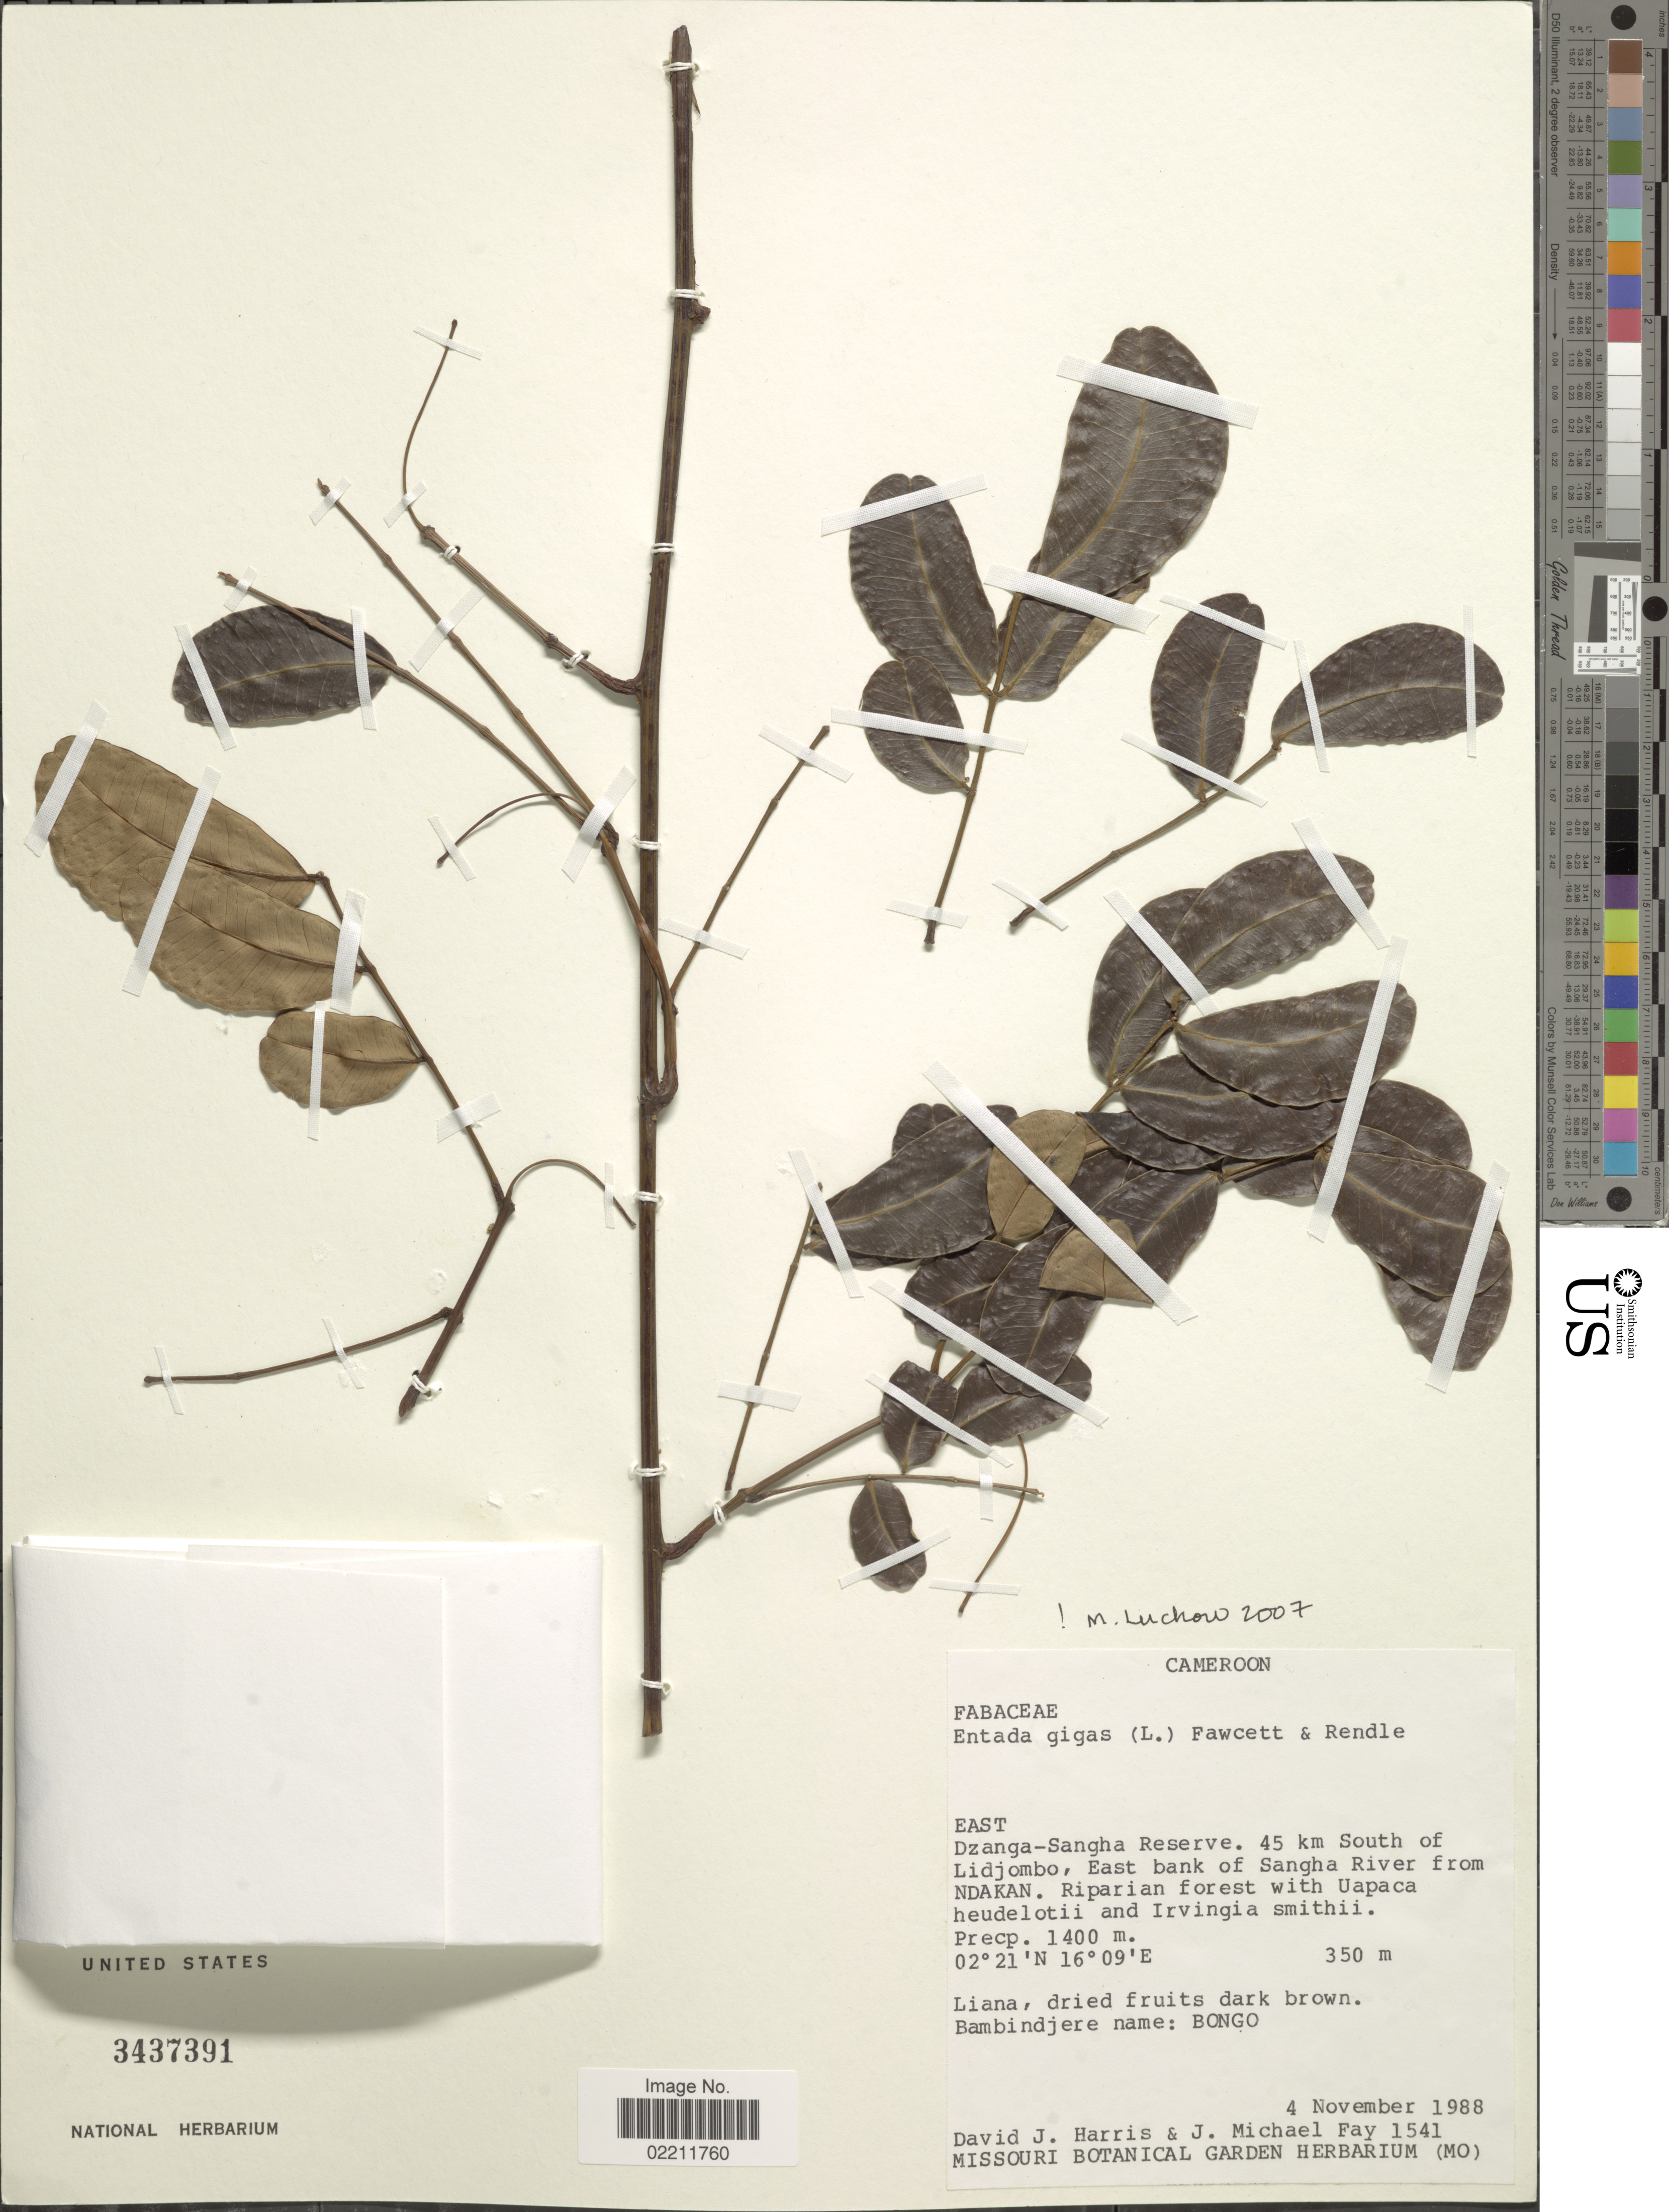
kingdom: Plantae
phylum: Tracheophyta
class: Magnoliopsida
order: Fabales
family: Fabaceae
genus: Entada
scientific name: Entada gigas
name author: (L.) Fawc. & Rendle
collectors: D. J. Harris & J. M. Fay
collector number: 1541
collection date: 1988-11-04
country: Cameroon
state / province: Est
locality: Cameroon, East, Dzanga-Sangha Reserve. 45 km South of Lidjombo, East bank of Sangha River from Ndakan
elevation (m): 350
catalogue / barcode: US 3437391